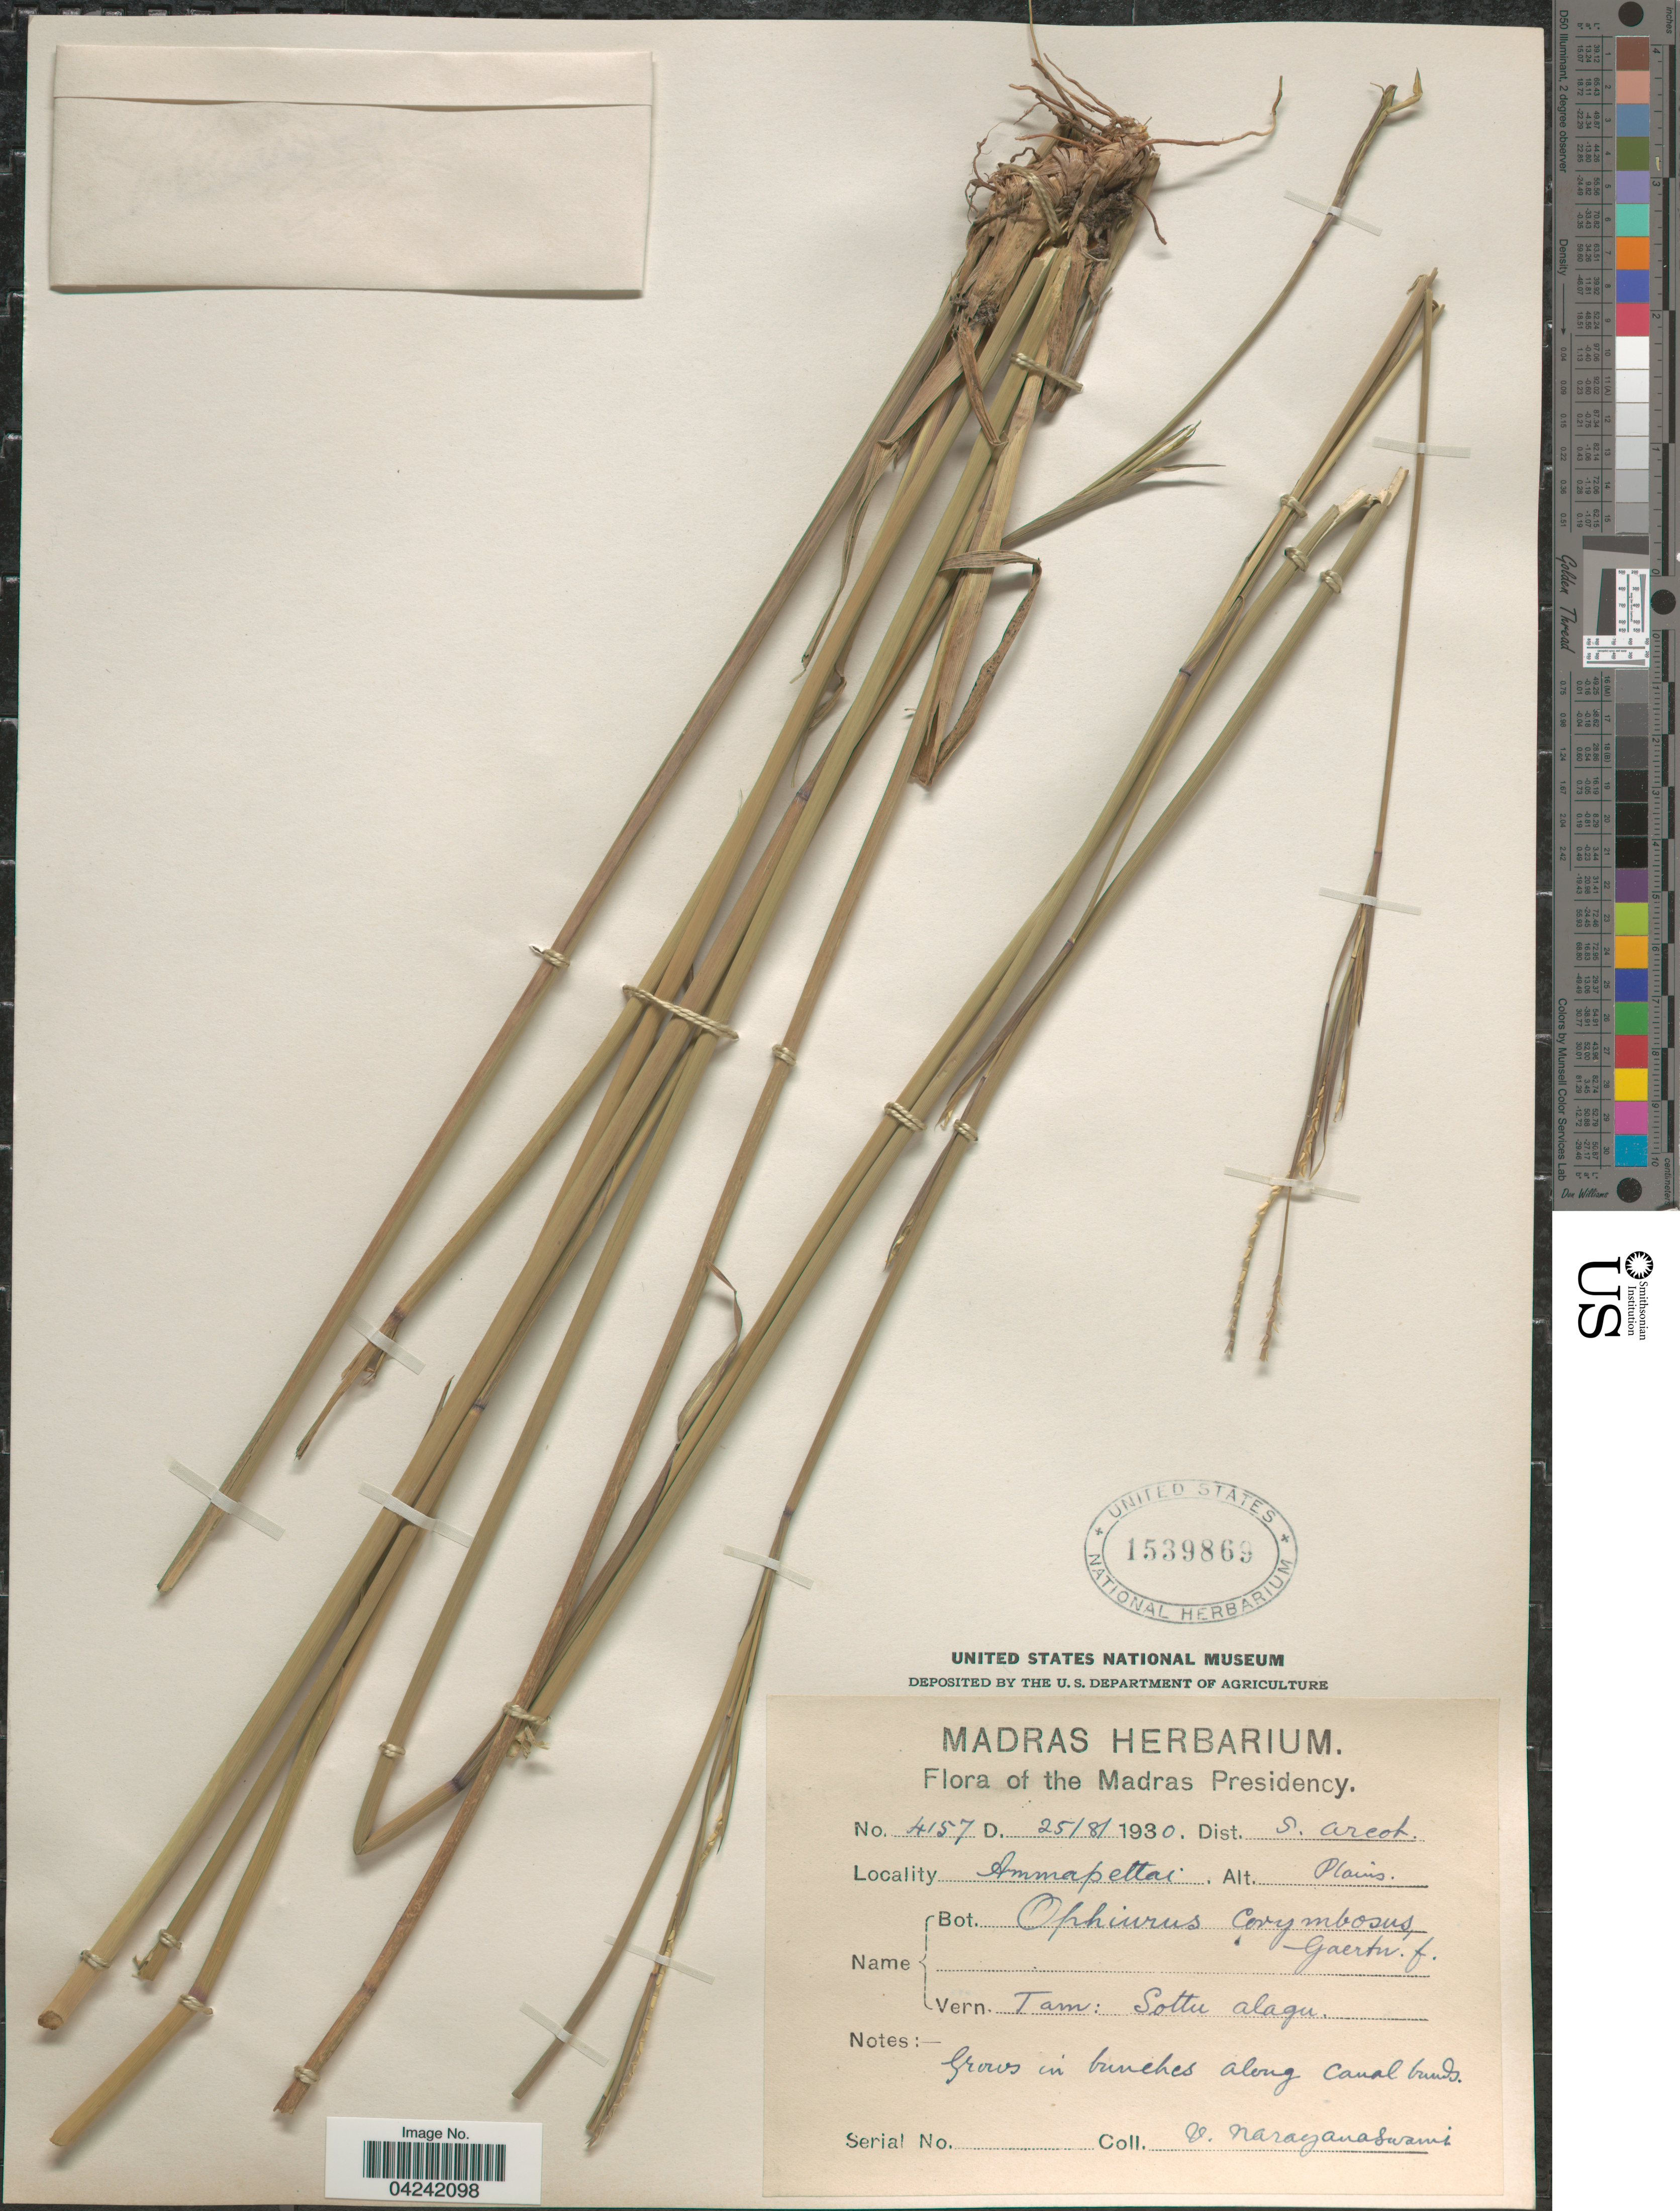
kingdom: Plantae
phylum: Tracheophyta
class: Liliopsida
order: Poales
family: Poaceae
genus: Ophiuros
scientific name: Ophiuros exaltatus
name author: (L.) Kuntze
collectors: V. Narayanaswami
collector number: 4157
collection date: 1930-08-25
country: India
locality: The Madras Presidency. Dist. S. Arect. Ammapettai.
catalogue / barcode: US 1539869